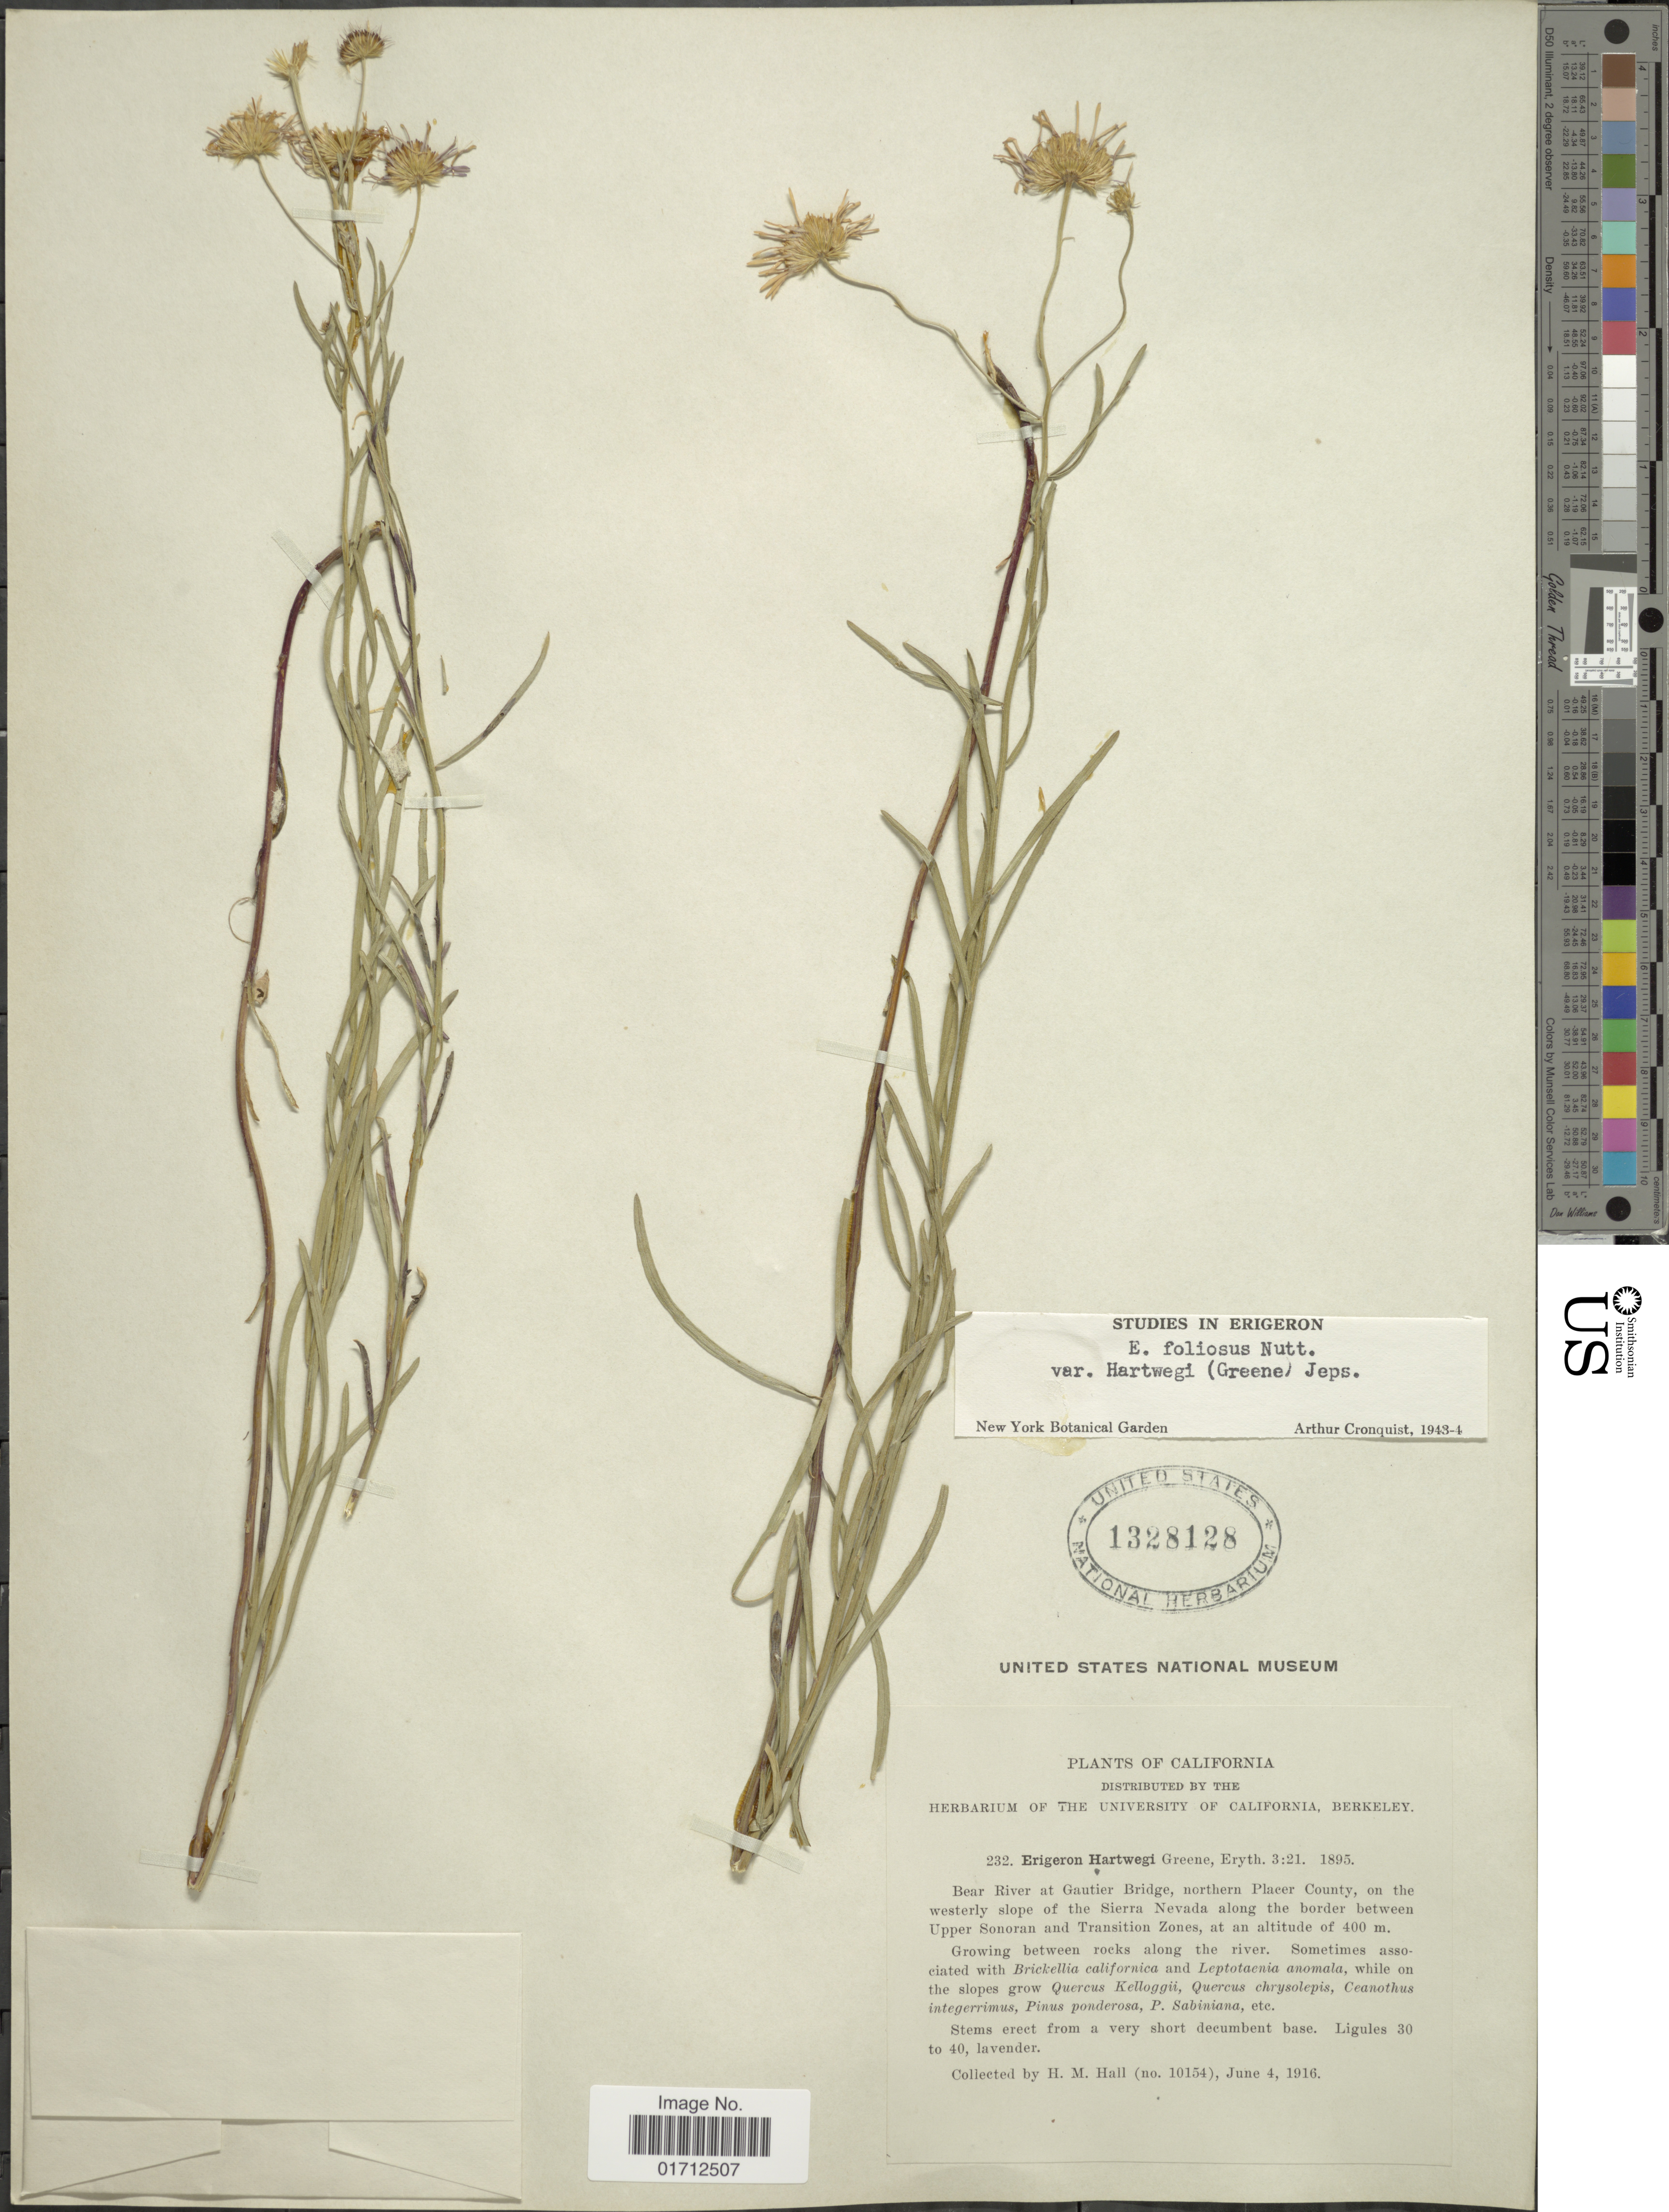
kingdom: Plantae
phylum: Tracheophyta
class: Magnoliopsida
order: Asterales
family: Asteraceae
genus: Erigeron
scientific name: Erigeron foliosus var. hartwegii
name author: (Greene) Jeps.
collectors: H. M. Hall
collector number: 232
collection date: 1916-06-04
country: United States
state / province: California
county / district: Placer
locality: Bear River at Gautier Bridge, northern Placer County, on the westerly slope of the Sierra Nevada along the border between Upper Sonoran and Transition Zones.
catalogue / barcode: US 1328128